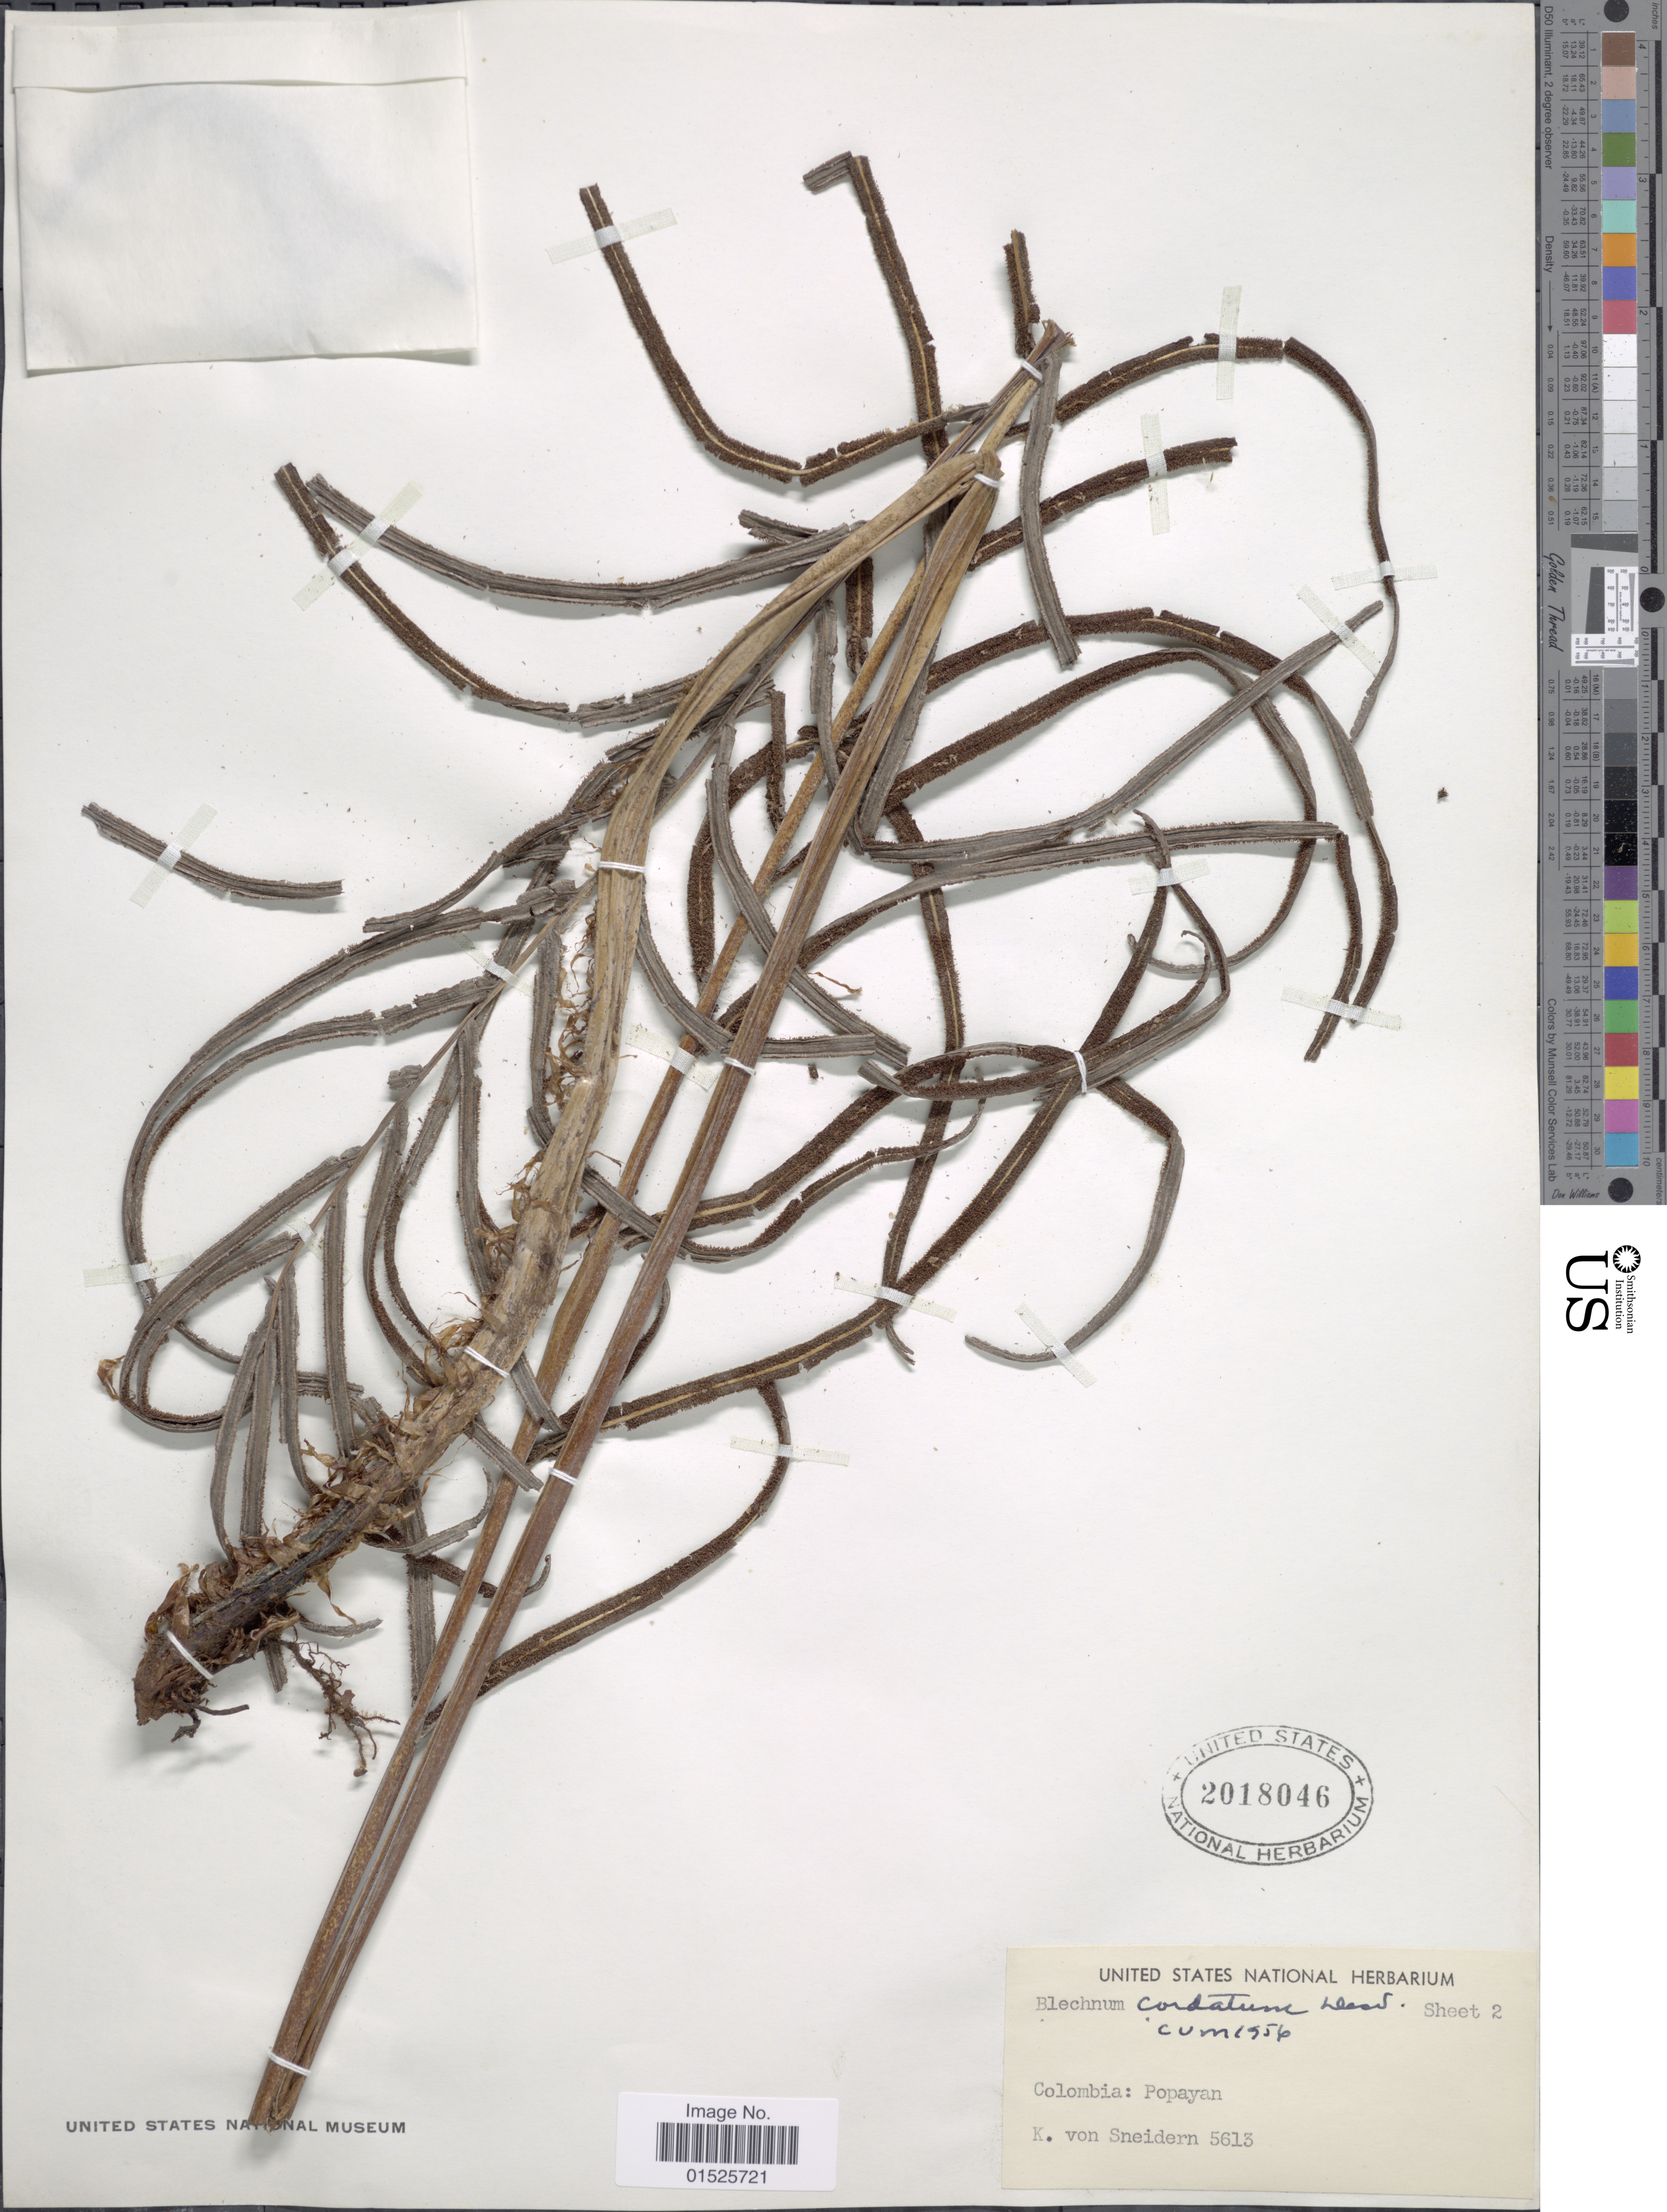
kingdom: Plantae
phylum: Tracheophyta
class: Polypodiopsida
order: Polypodiales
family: Blechnaceae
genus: Blechnum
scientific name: Blechnum cordatum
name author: (Desv.) Hieron.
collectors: K. von Sneidern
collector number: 5613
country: Colombia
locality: Popayan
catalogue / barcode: US 2018046